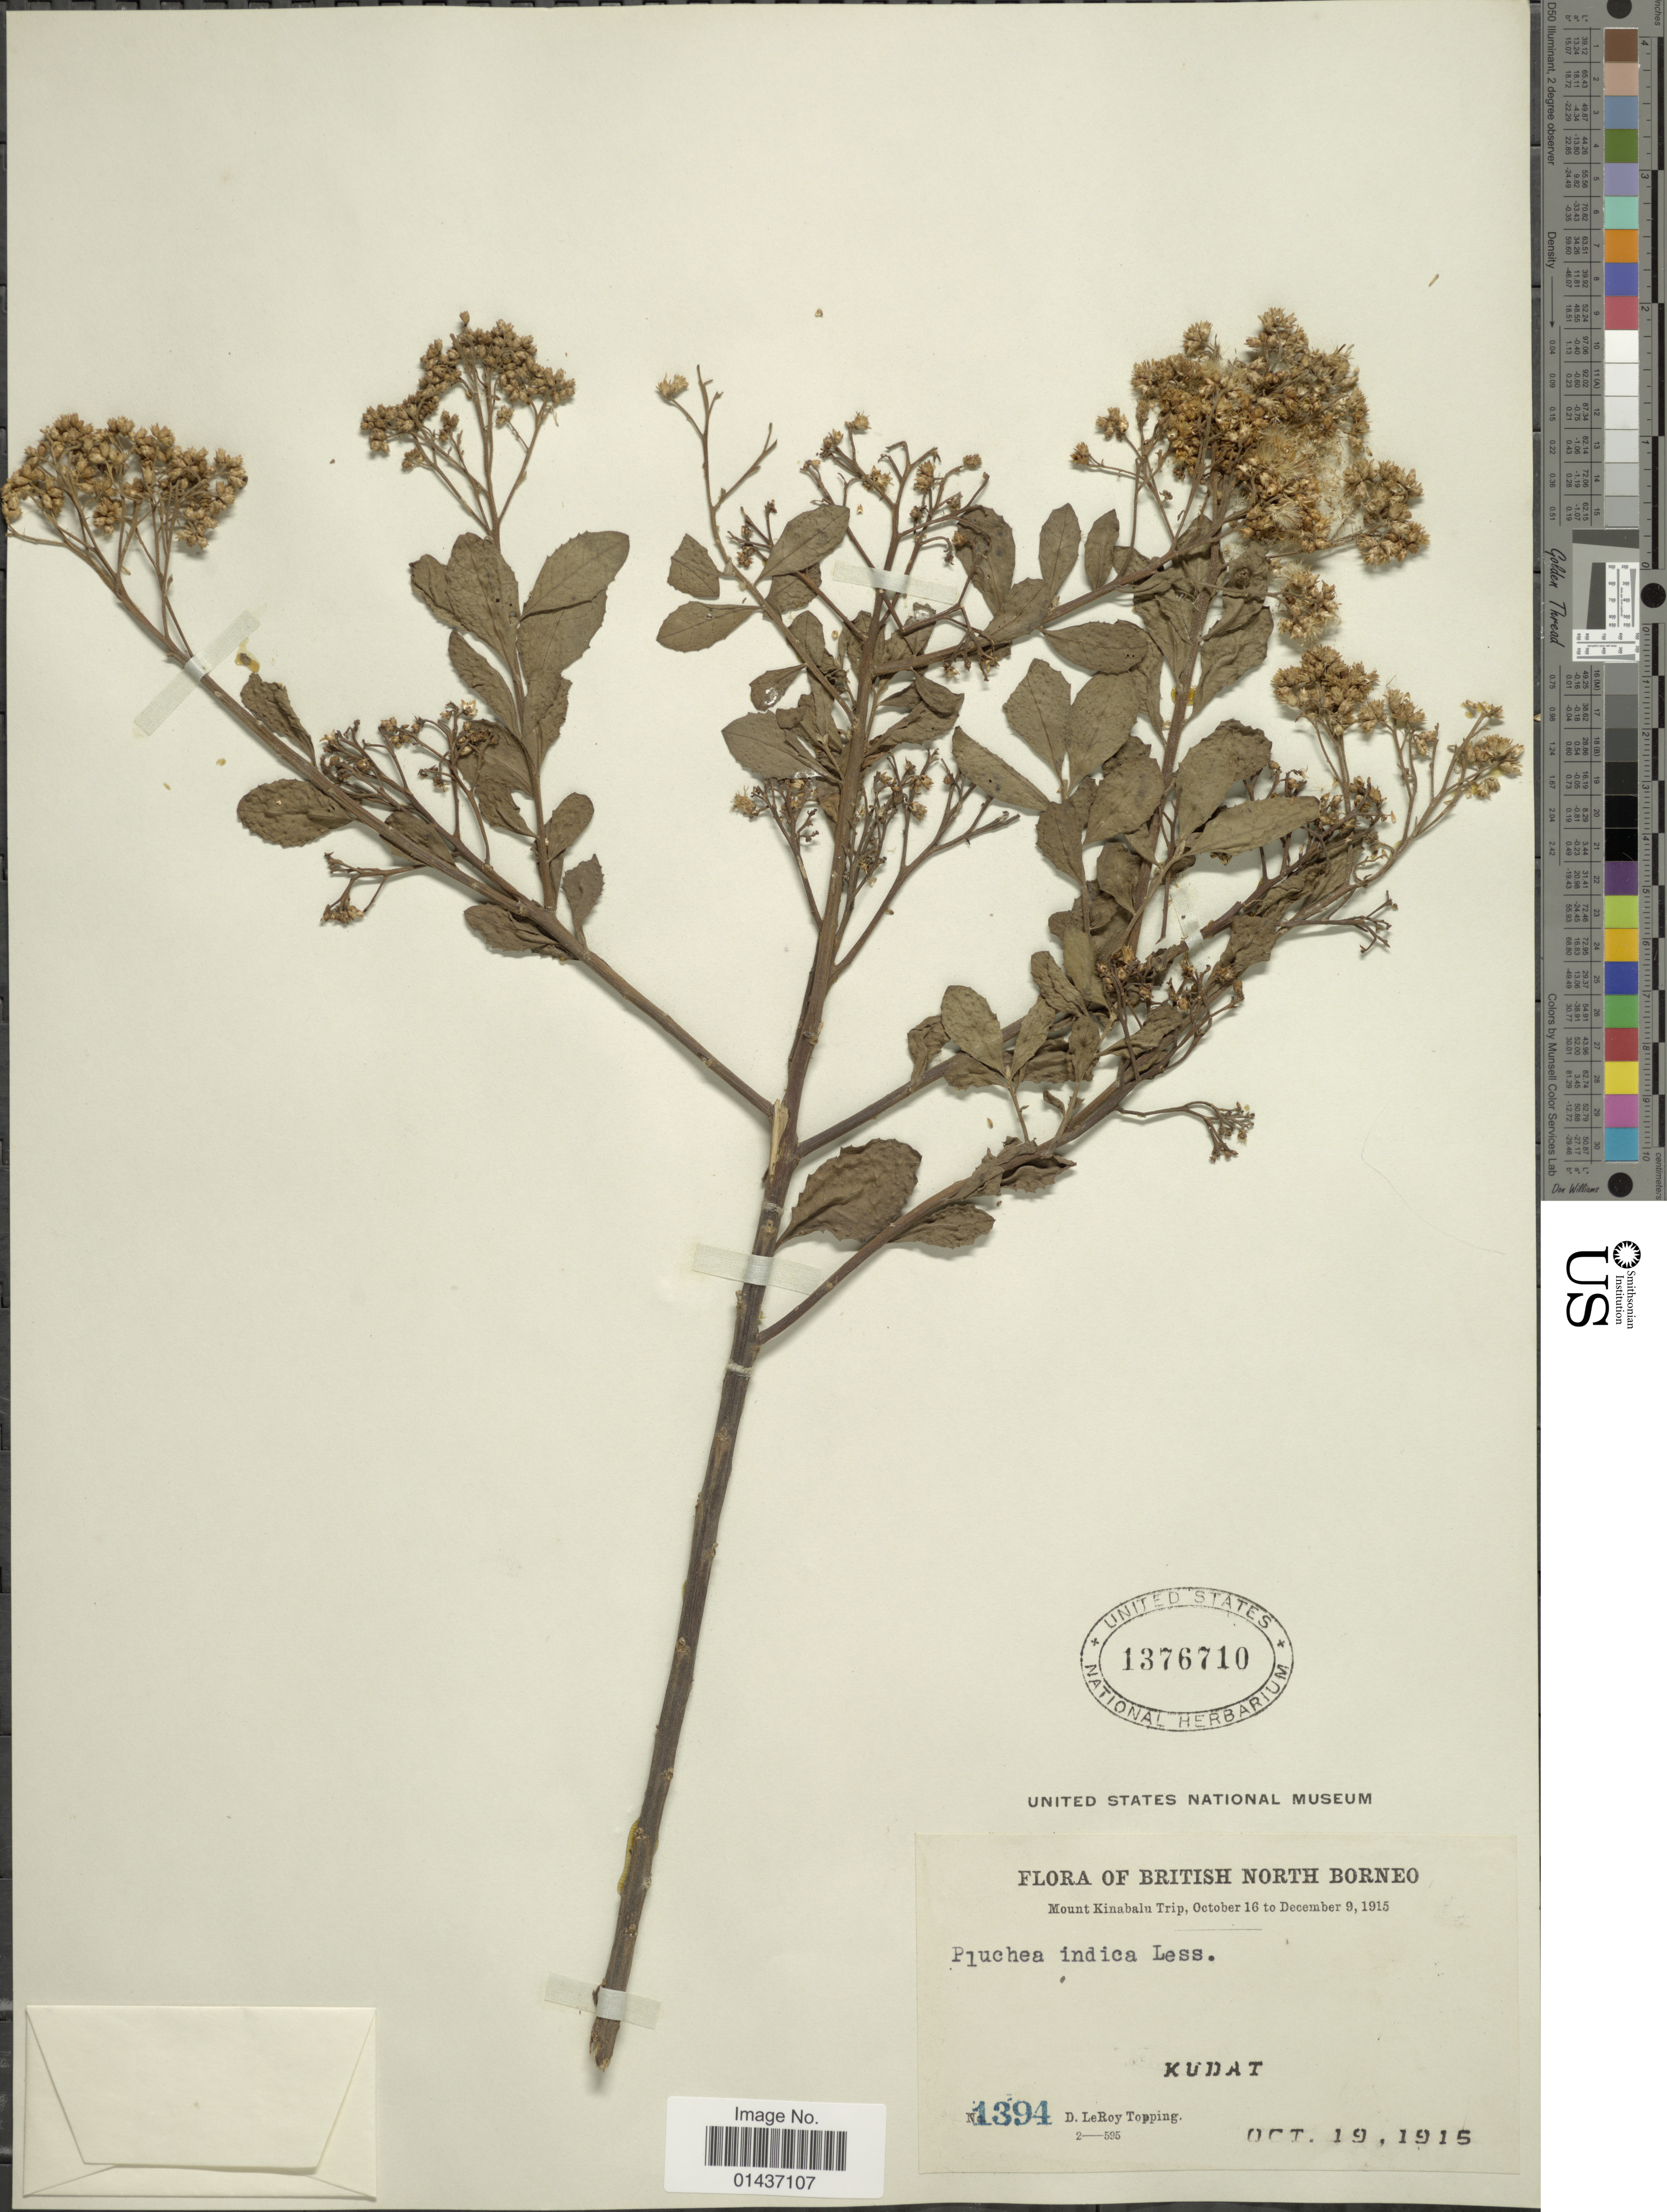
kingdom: Plantae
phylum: Tracheophyta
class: Magnoliopsida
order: Asterales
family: Asteraceae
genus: Pluchea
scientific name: Pluchea indica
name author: (L.) Less.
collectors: D. L. Topping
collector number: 1394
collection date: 1915-10-19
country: Malaysia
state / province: Sabah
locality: British North Borneo, Kudat. Mount Kinabalu Trip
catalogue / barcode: US 1376710